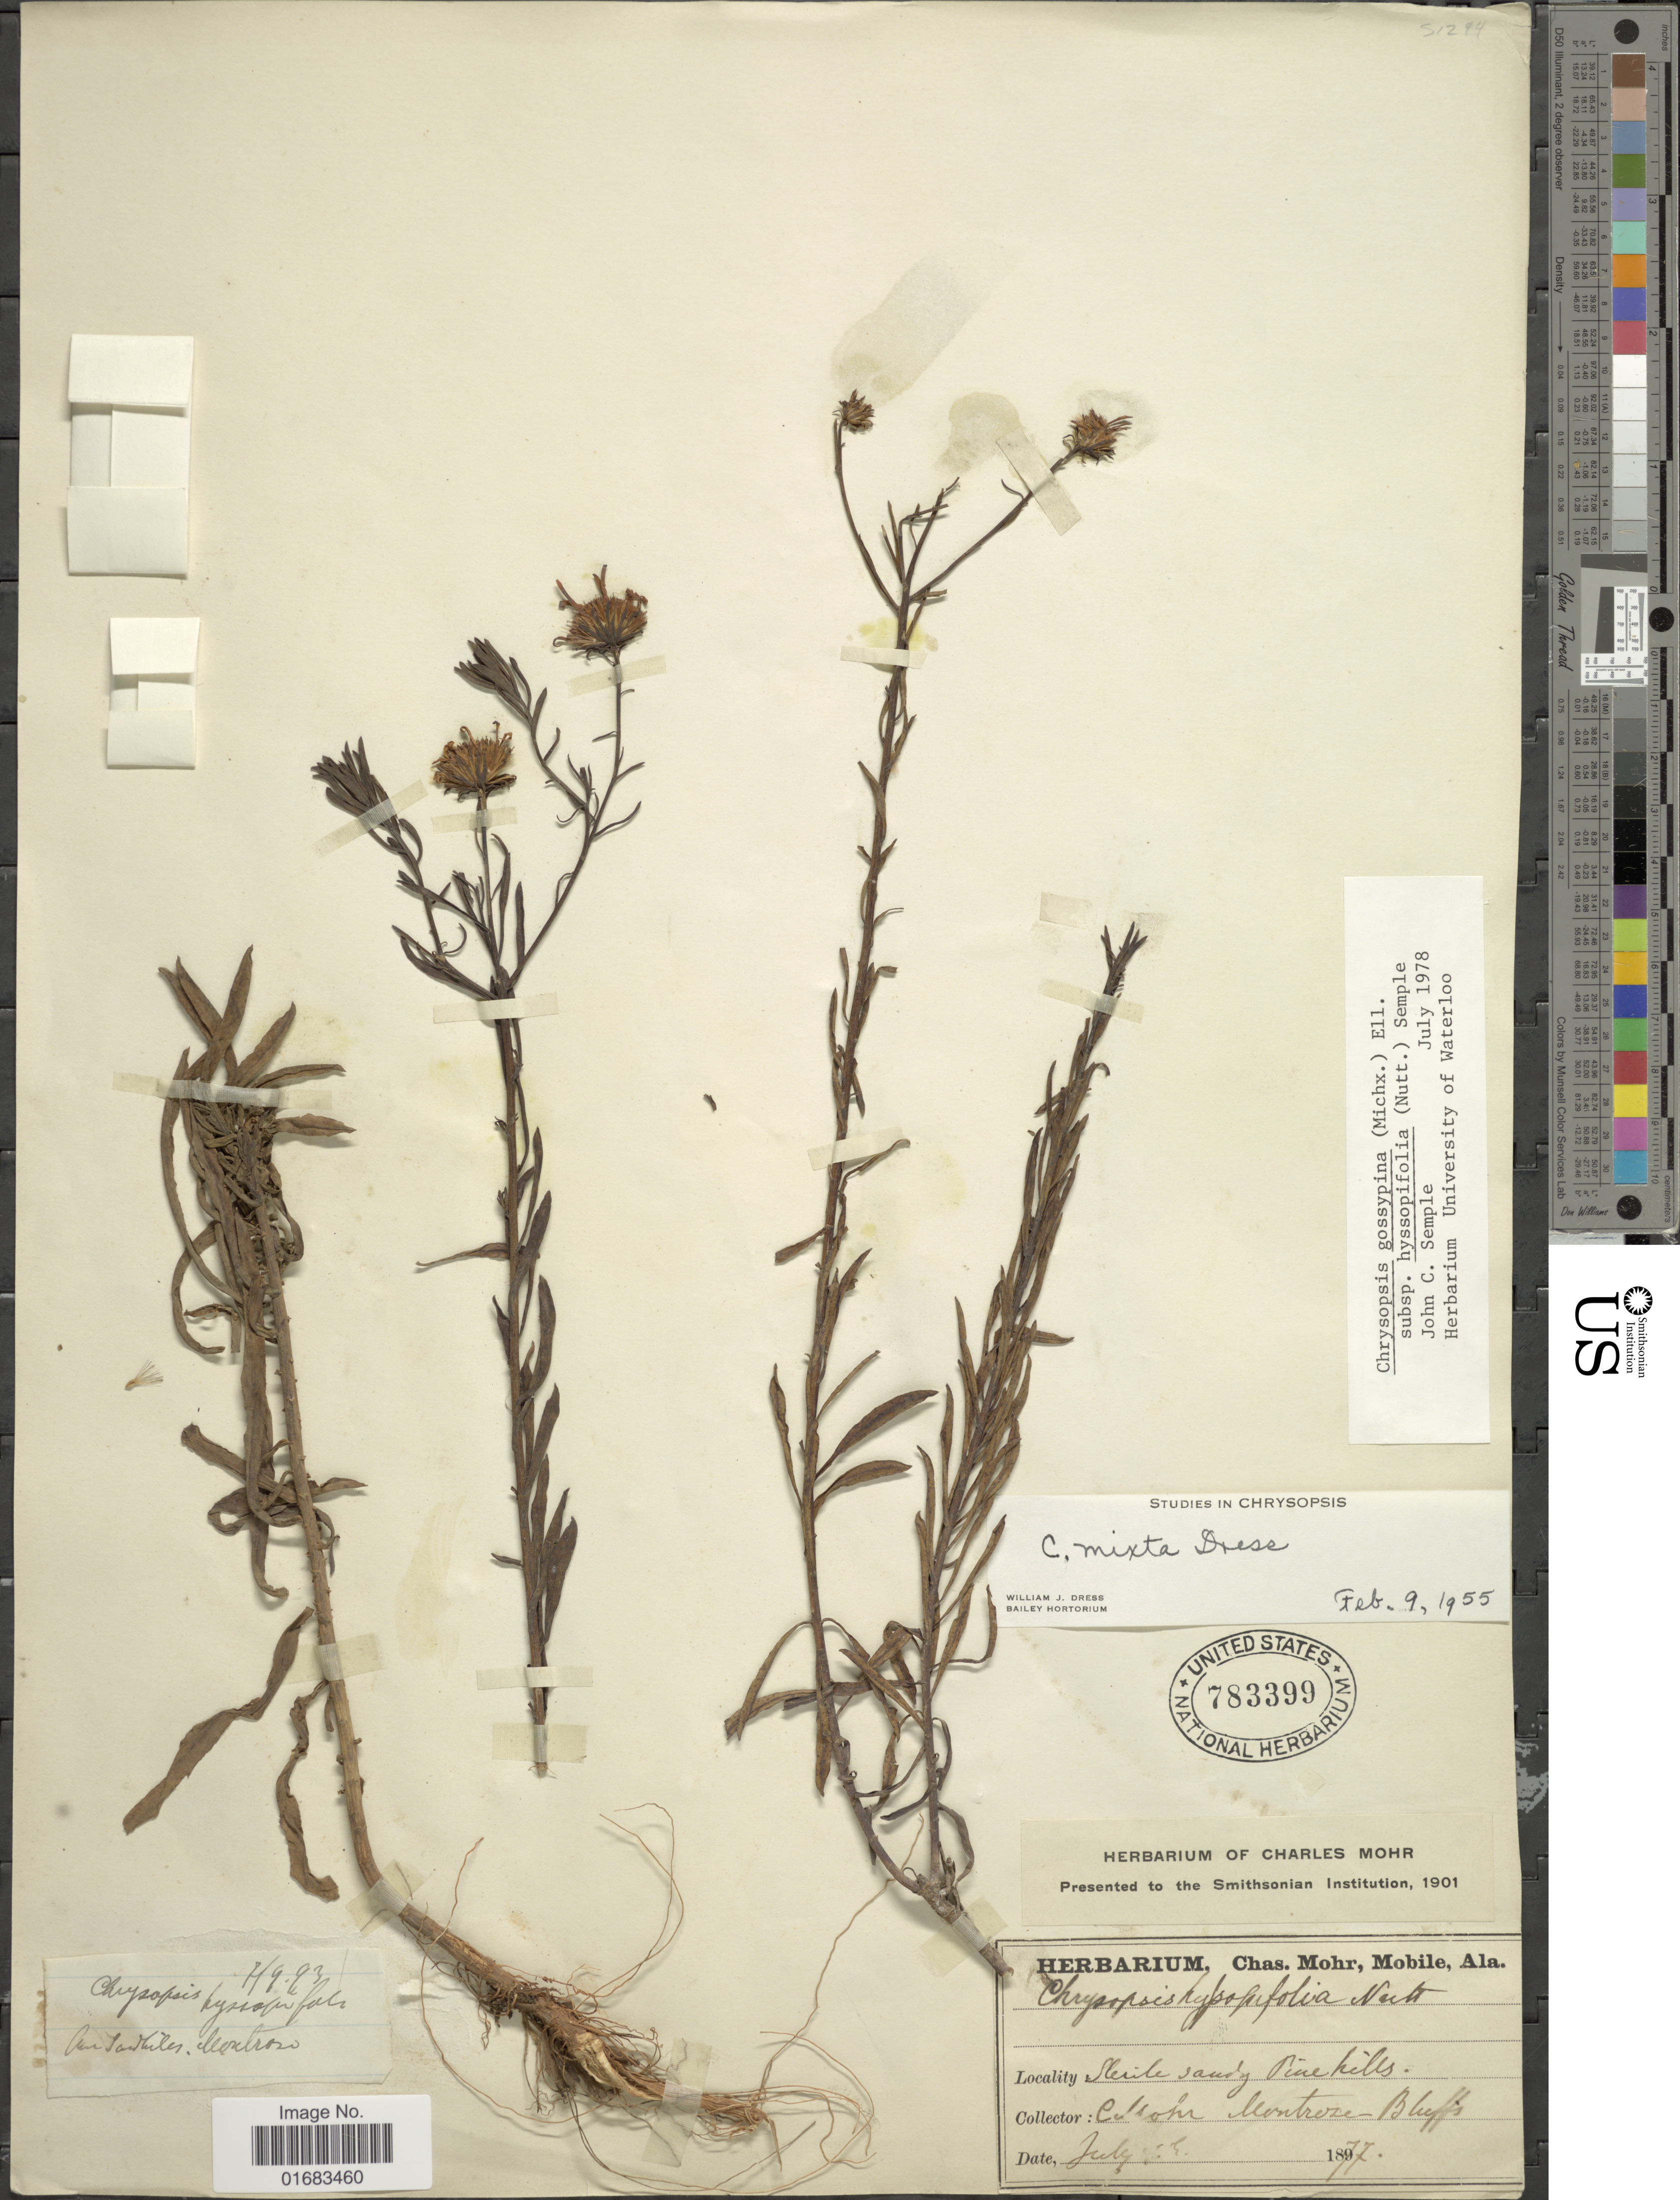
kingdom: Plantae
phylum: Tracheophyta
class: Magnoliopsida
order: Asterales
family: Asteraceae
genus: Chrysopsis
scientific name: Chrysopsis gossypina subsp. hyssopifolia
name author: (Nutt.) Semple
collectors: C. T. Mohr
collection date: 1877-07-08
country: United States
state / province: Mississippi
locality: Sterile Sandy Pine Hills, Montrozen, bluffs.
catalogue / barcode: US 783399